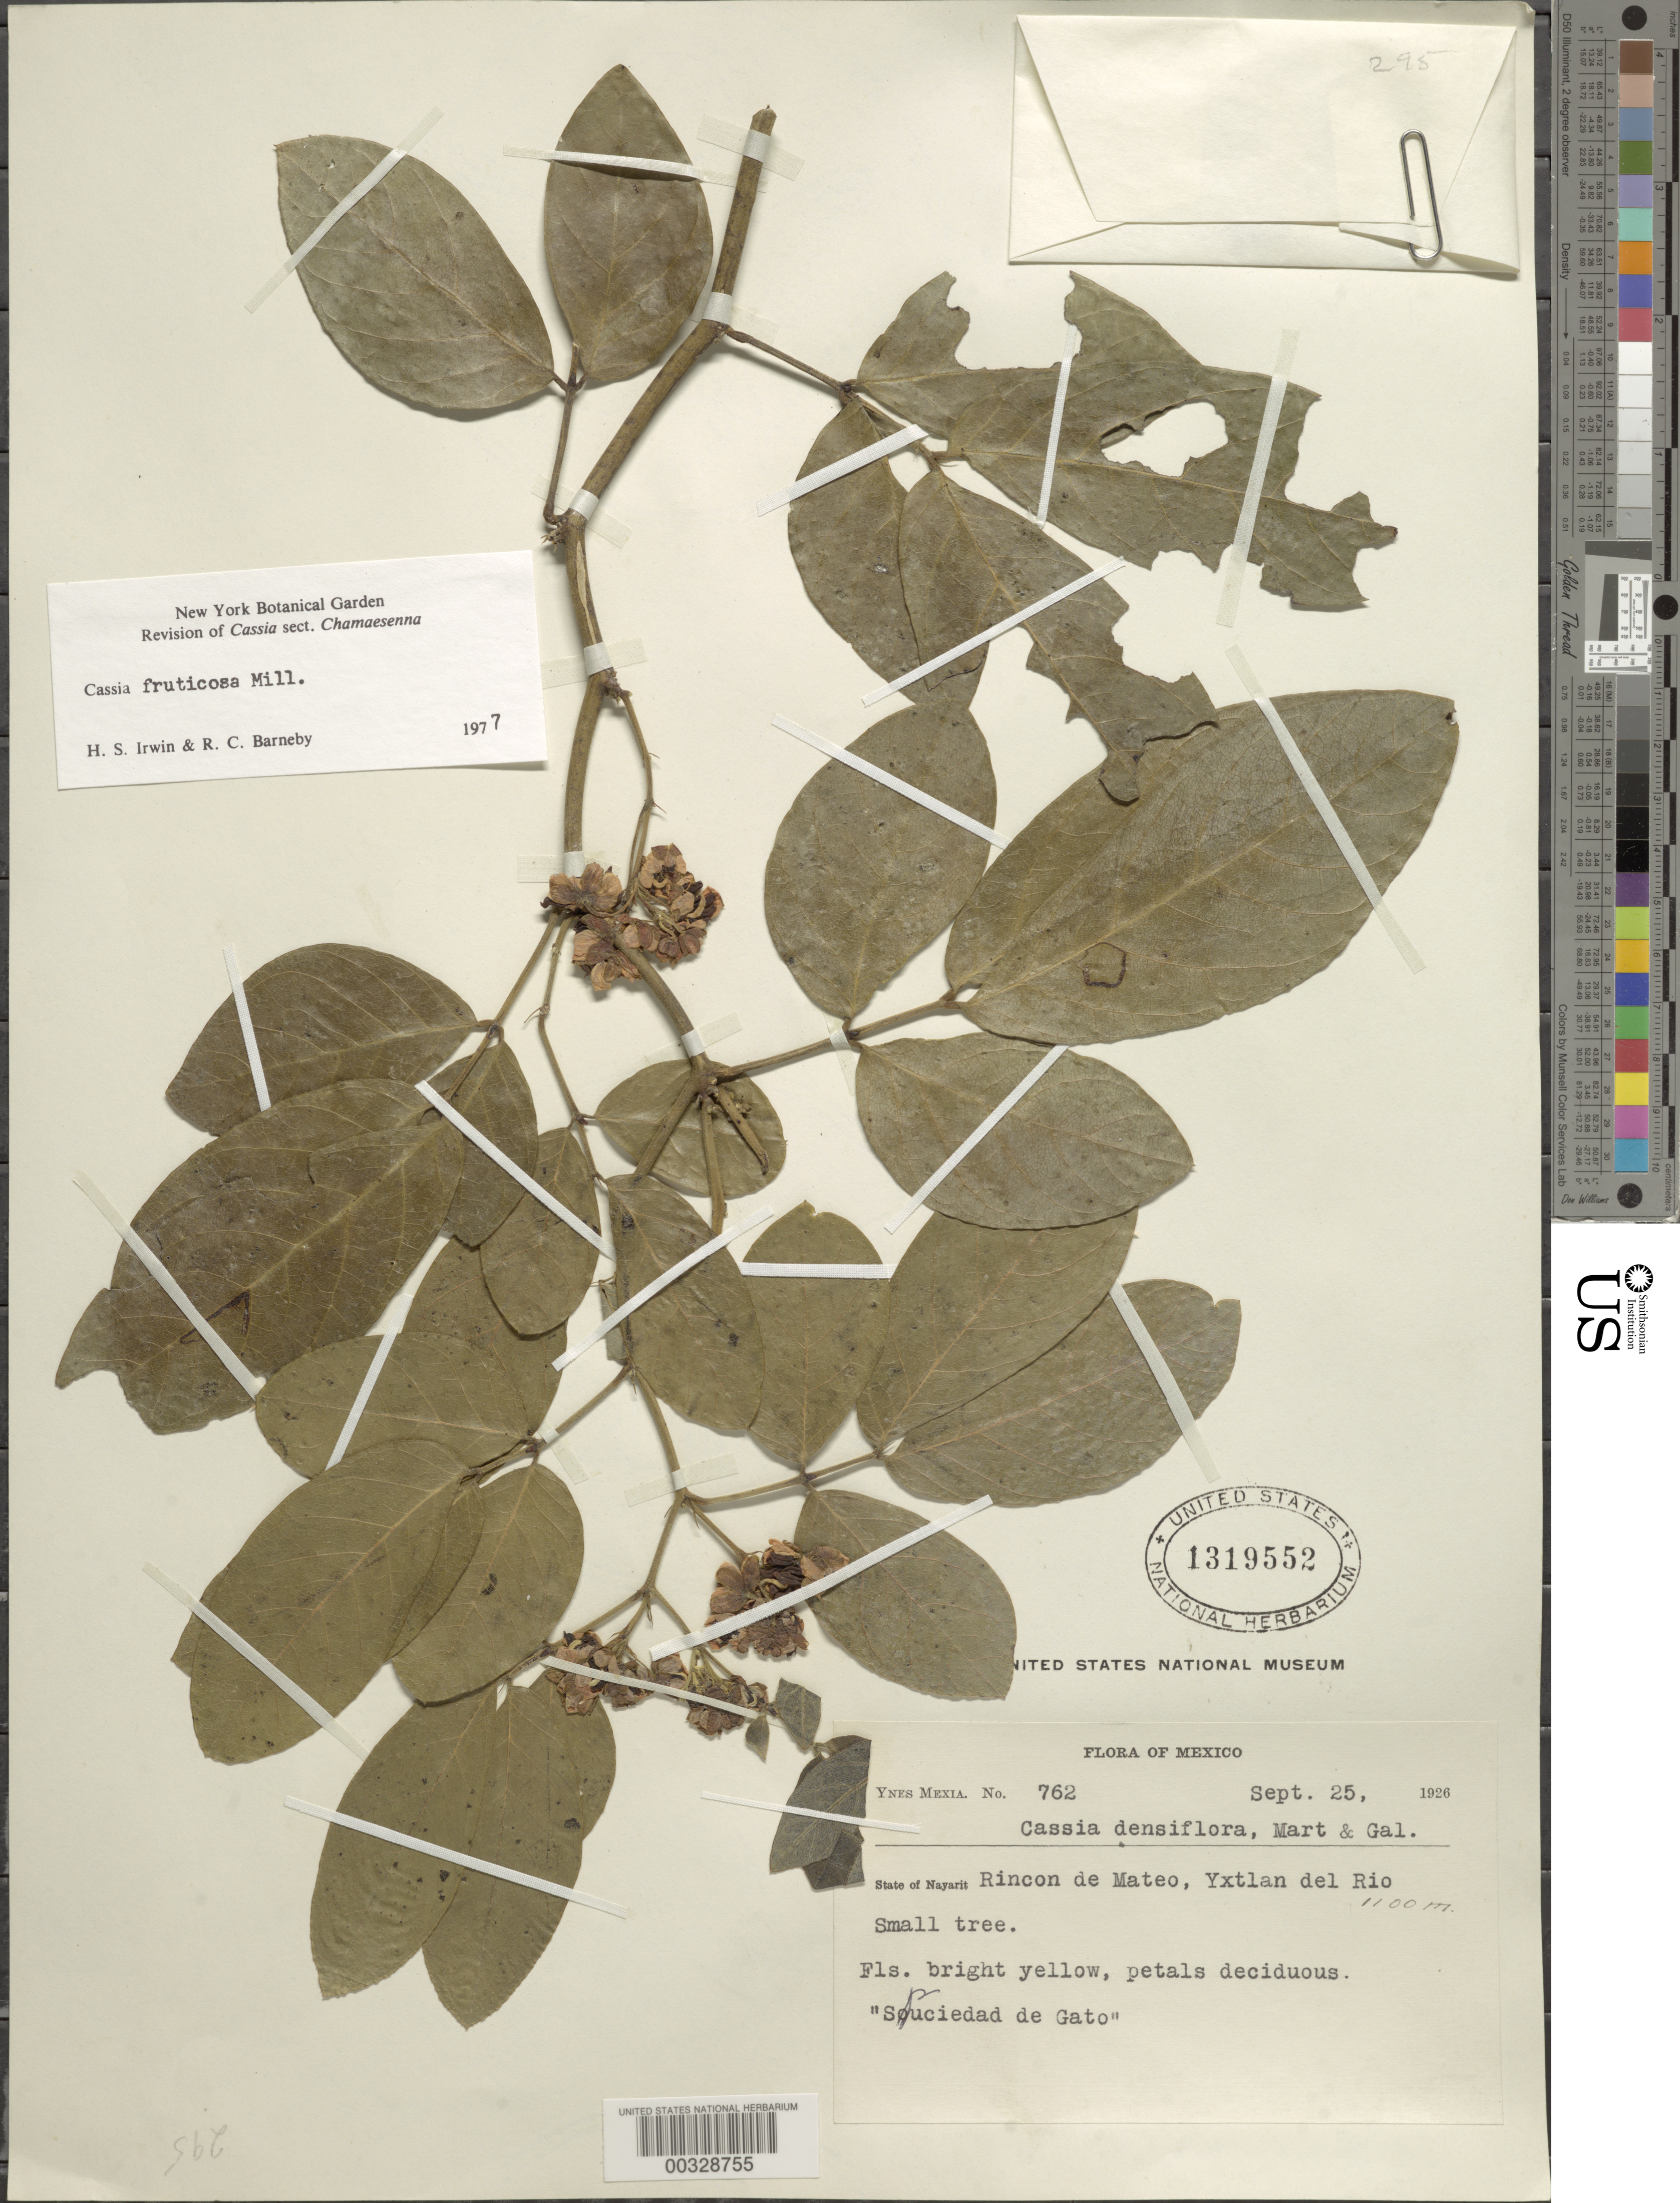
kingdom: Plantae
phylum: Tracheophyta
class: Magnoliopsida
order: Fabales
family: Fabaceae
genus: Senna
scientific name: Senna fruticosa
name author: (Benth.) H.S. Irwin & Barneby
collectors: Y. Mexia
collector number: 762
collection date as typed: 25 Sep 1926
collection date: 1926-09-25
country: Mexico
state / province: Nayarit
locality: Rincon de mateo, yxtlan del rio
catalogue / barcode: US 1319552